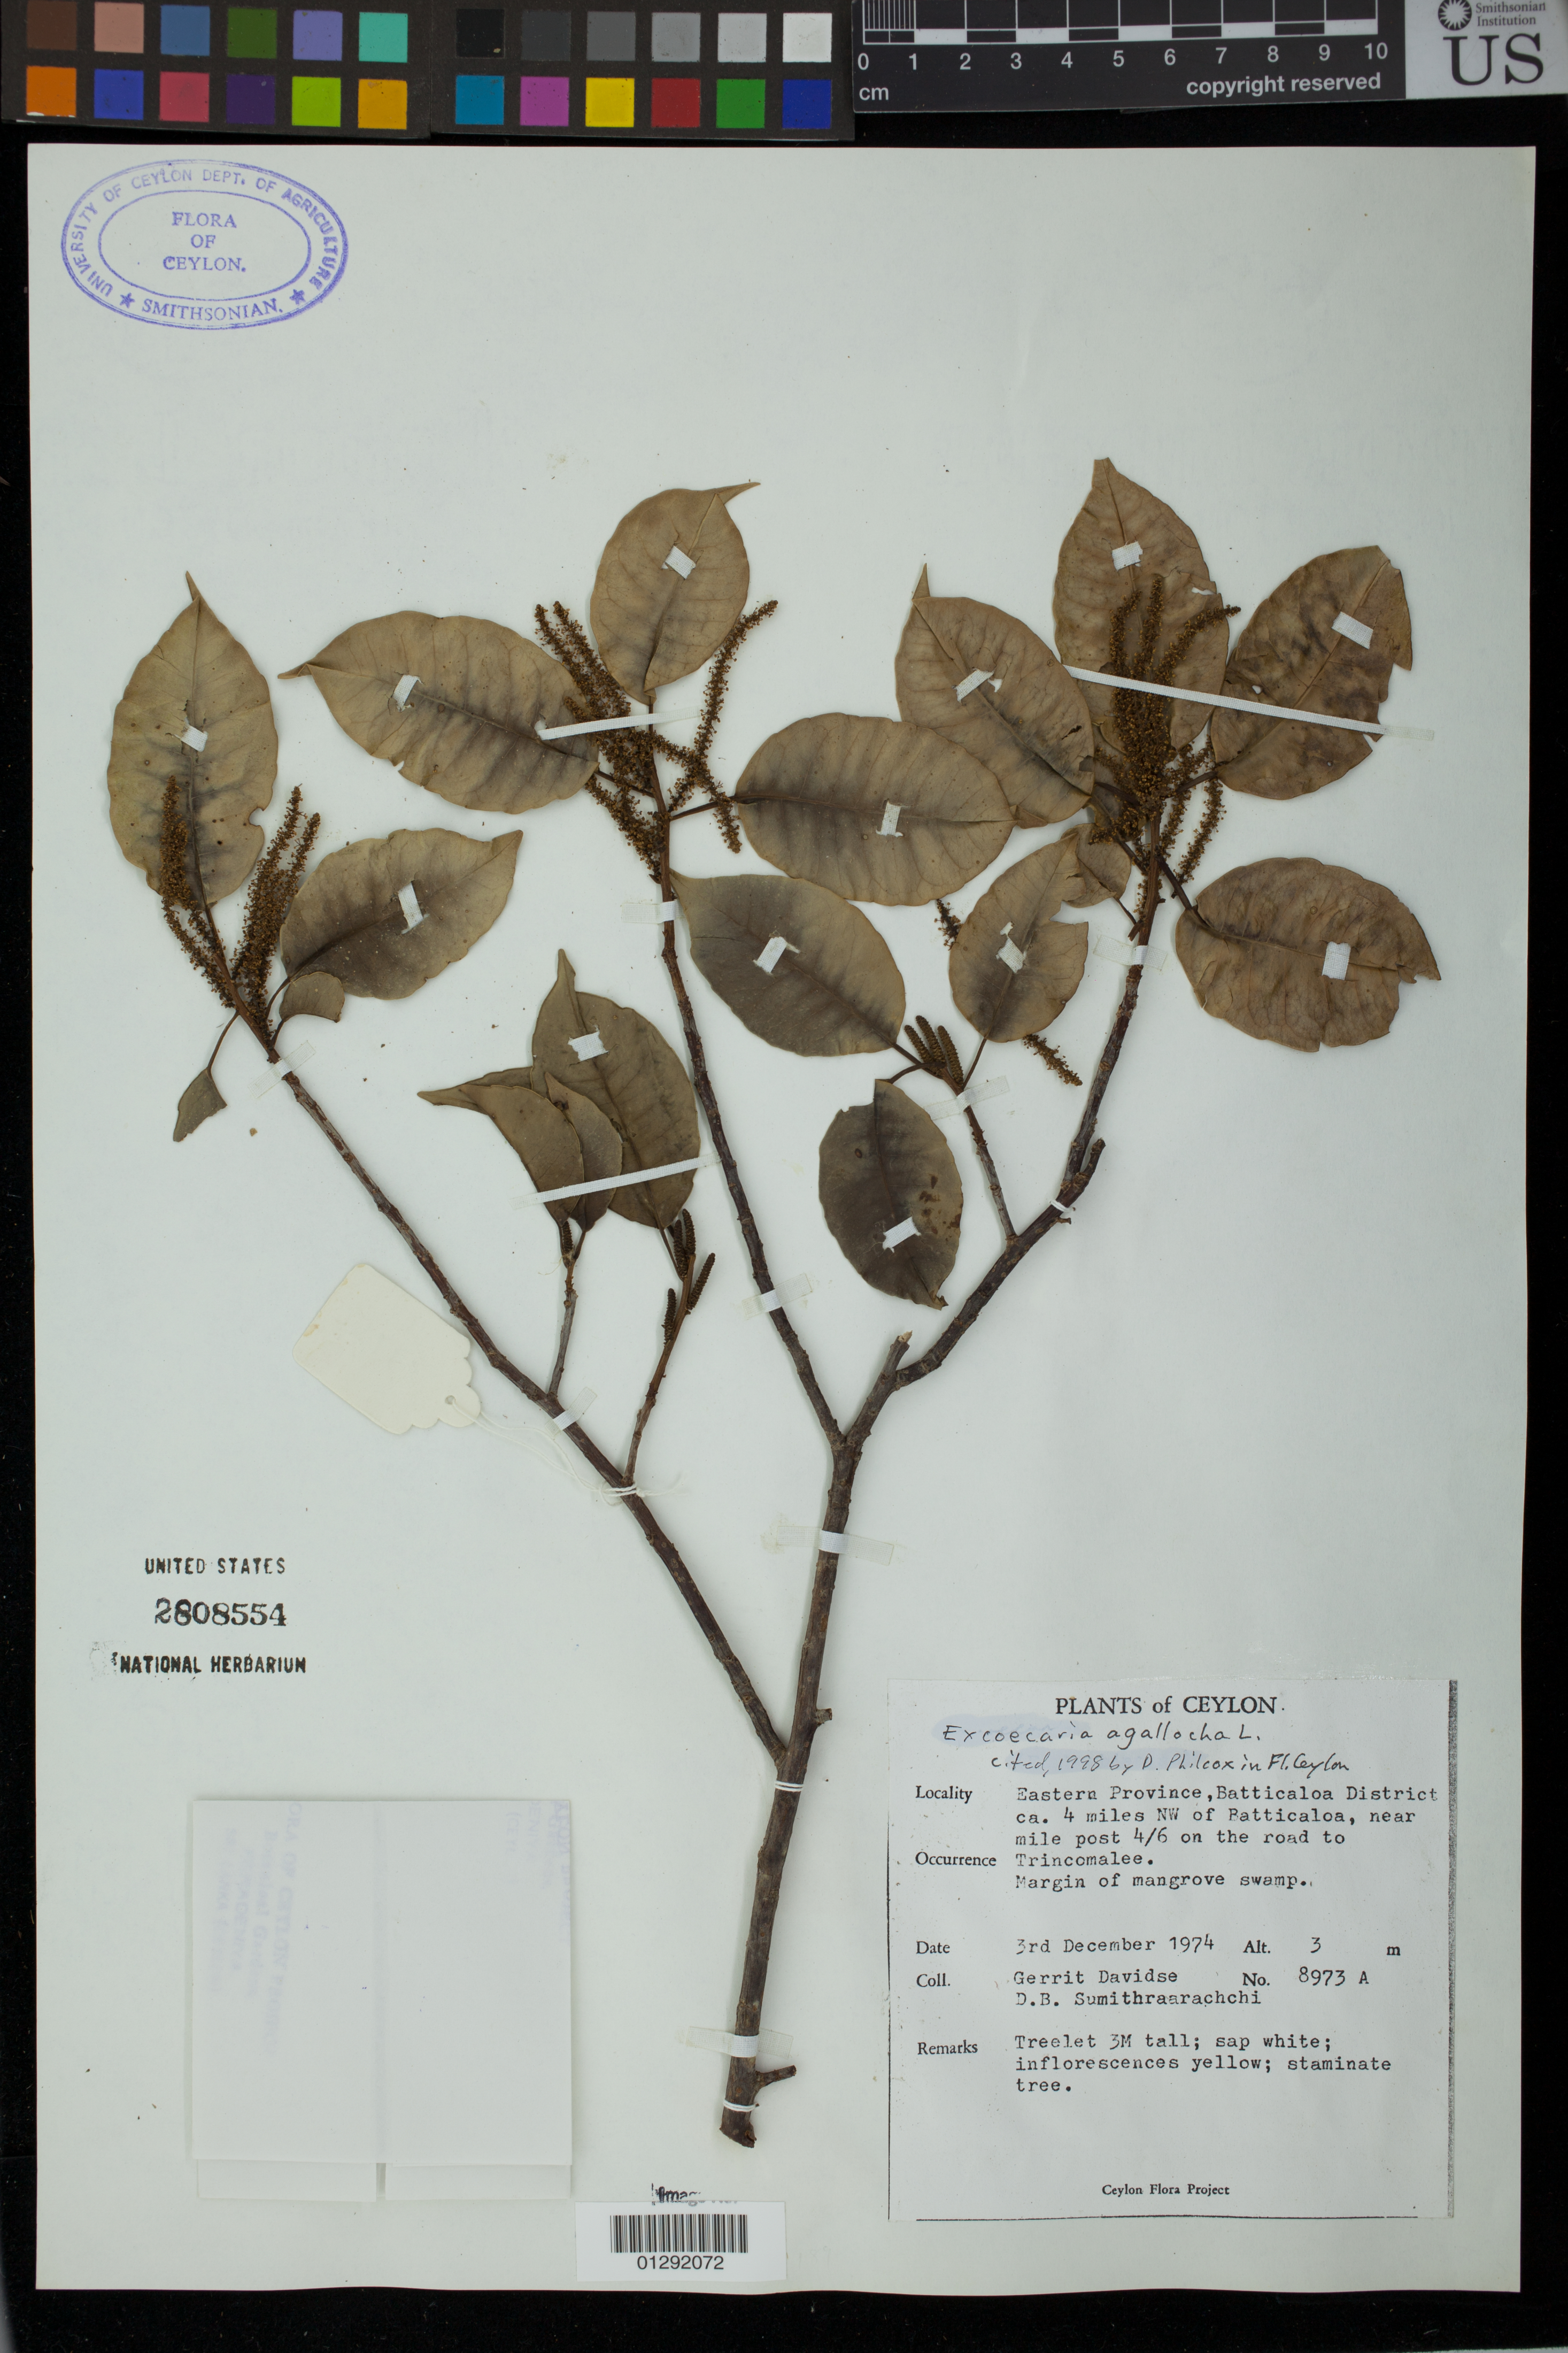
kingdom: Plantae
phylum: Tracheophyta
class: Magnoliopsida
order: Malpighiales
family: Euphorbiaceae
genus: Excoecaria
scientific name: Excoecaria agallocha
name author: L.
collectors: G. Davidse & D. B. Sumithraarachchi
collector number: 8973 A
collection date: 1974-12-03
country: Sri Lanka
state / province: Eastern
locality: Ceylon. Batticaloa District ca. 4 miles NW of Batticaloa, near mile post 4/6 on the road to Trincomalee.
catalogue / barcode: US 2808554